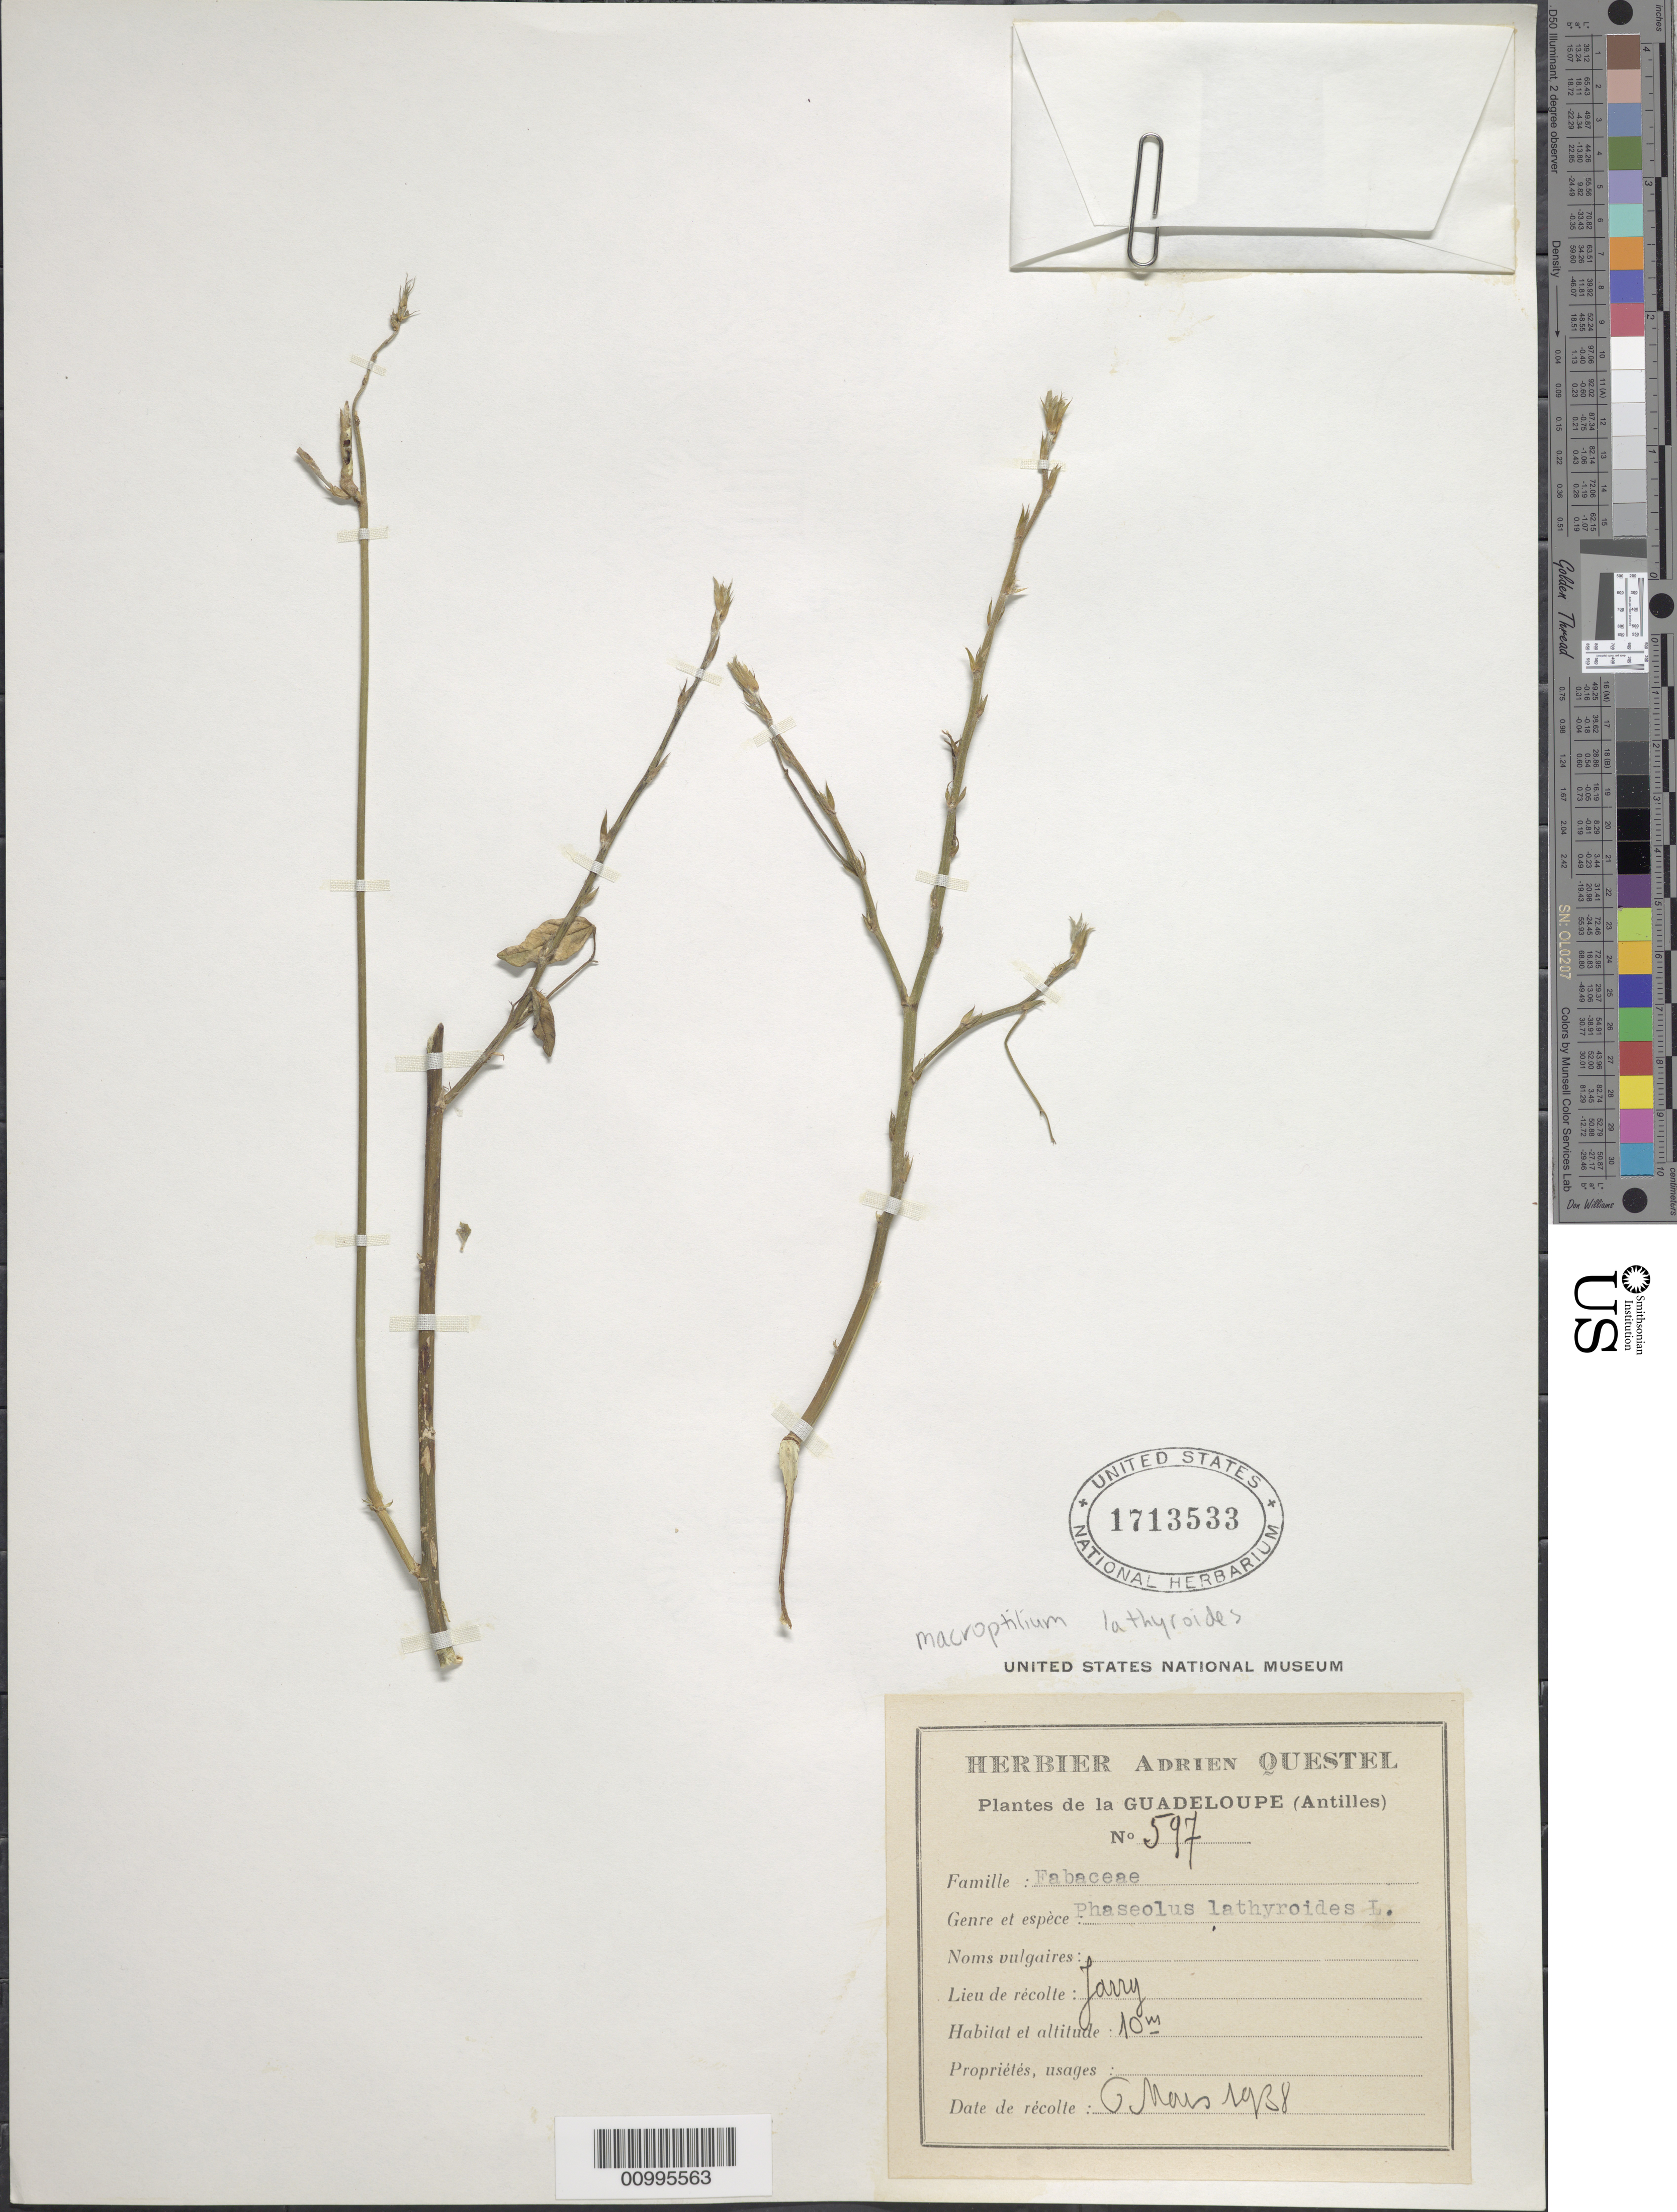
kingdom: Plantae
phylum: Tracheophyta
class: Magnoliopsida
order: Fabales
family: Fabaceae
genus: Macroptilium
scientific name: Macroptilium lathyroides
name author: (L.) Urb.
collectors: A. Questel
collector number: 597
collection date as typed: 06 Mar 1938 or 06 May 1938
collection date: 1938-03-06 or 1938-05-06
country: Guadeloupe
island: Basse Terre [Guadeloupe]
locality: Antilles. Jarry.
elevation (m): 10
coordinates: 0 N, 0 E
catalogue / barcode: US 1713533